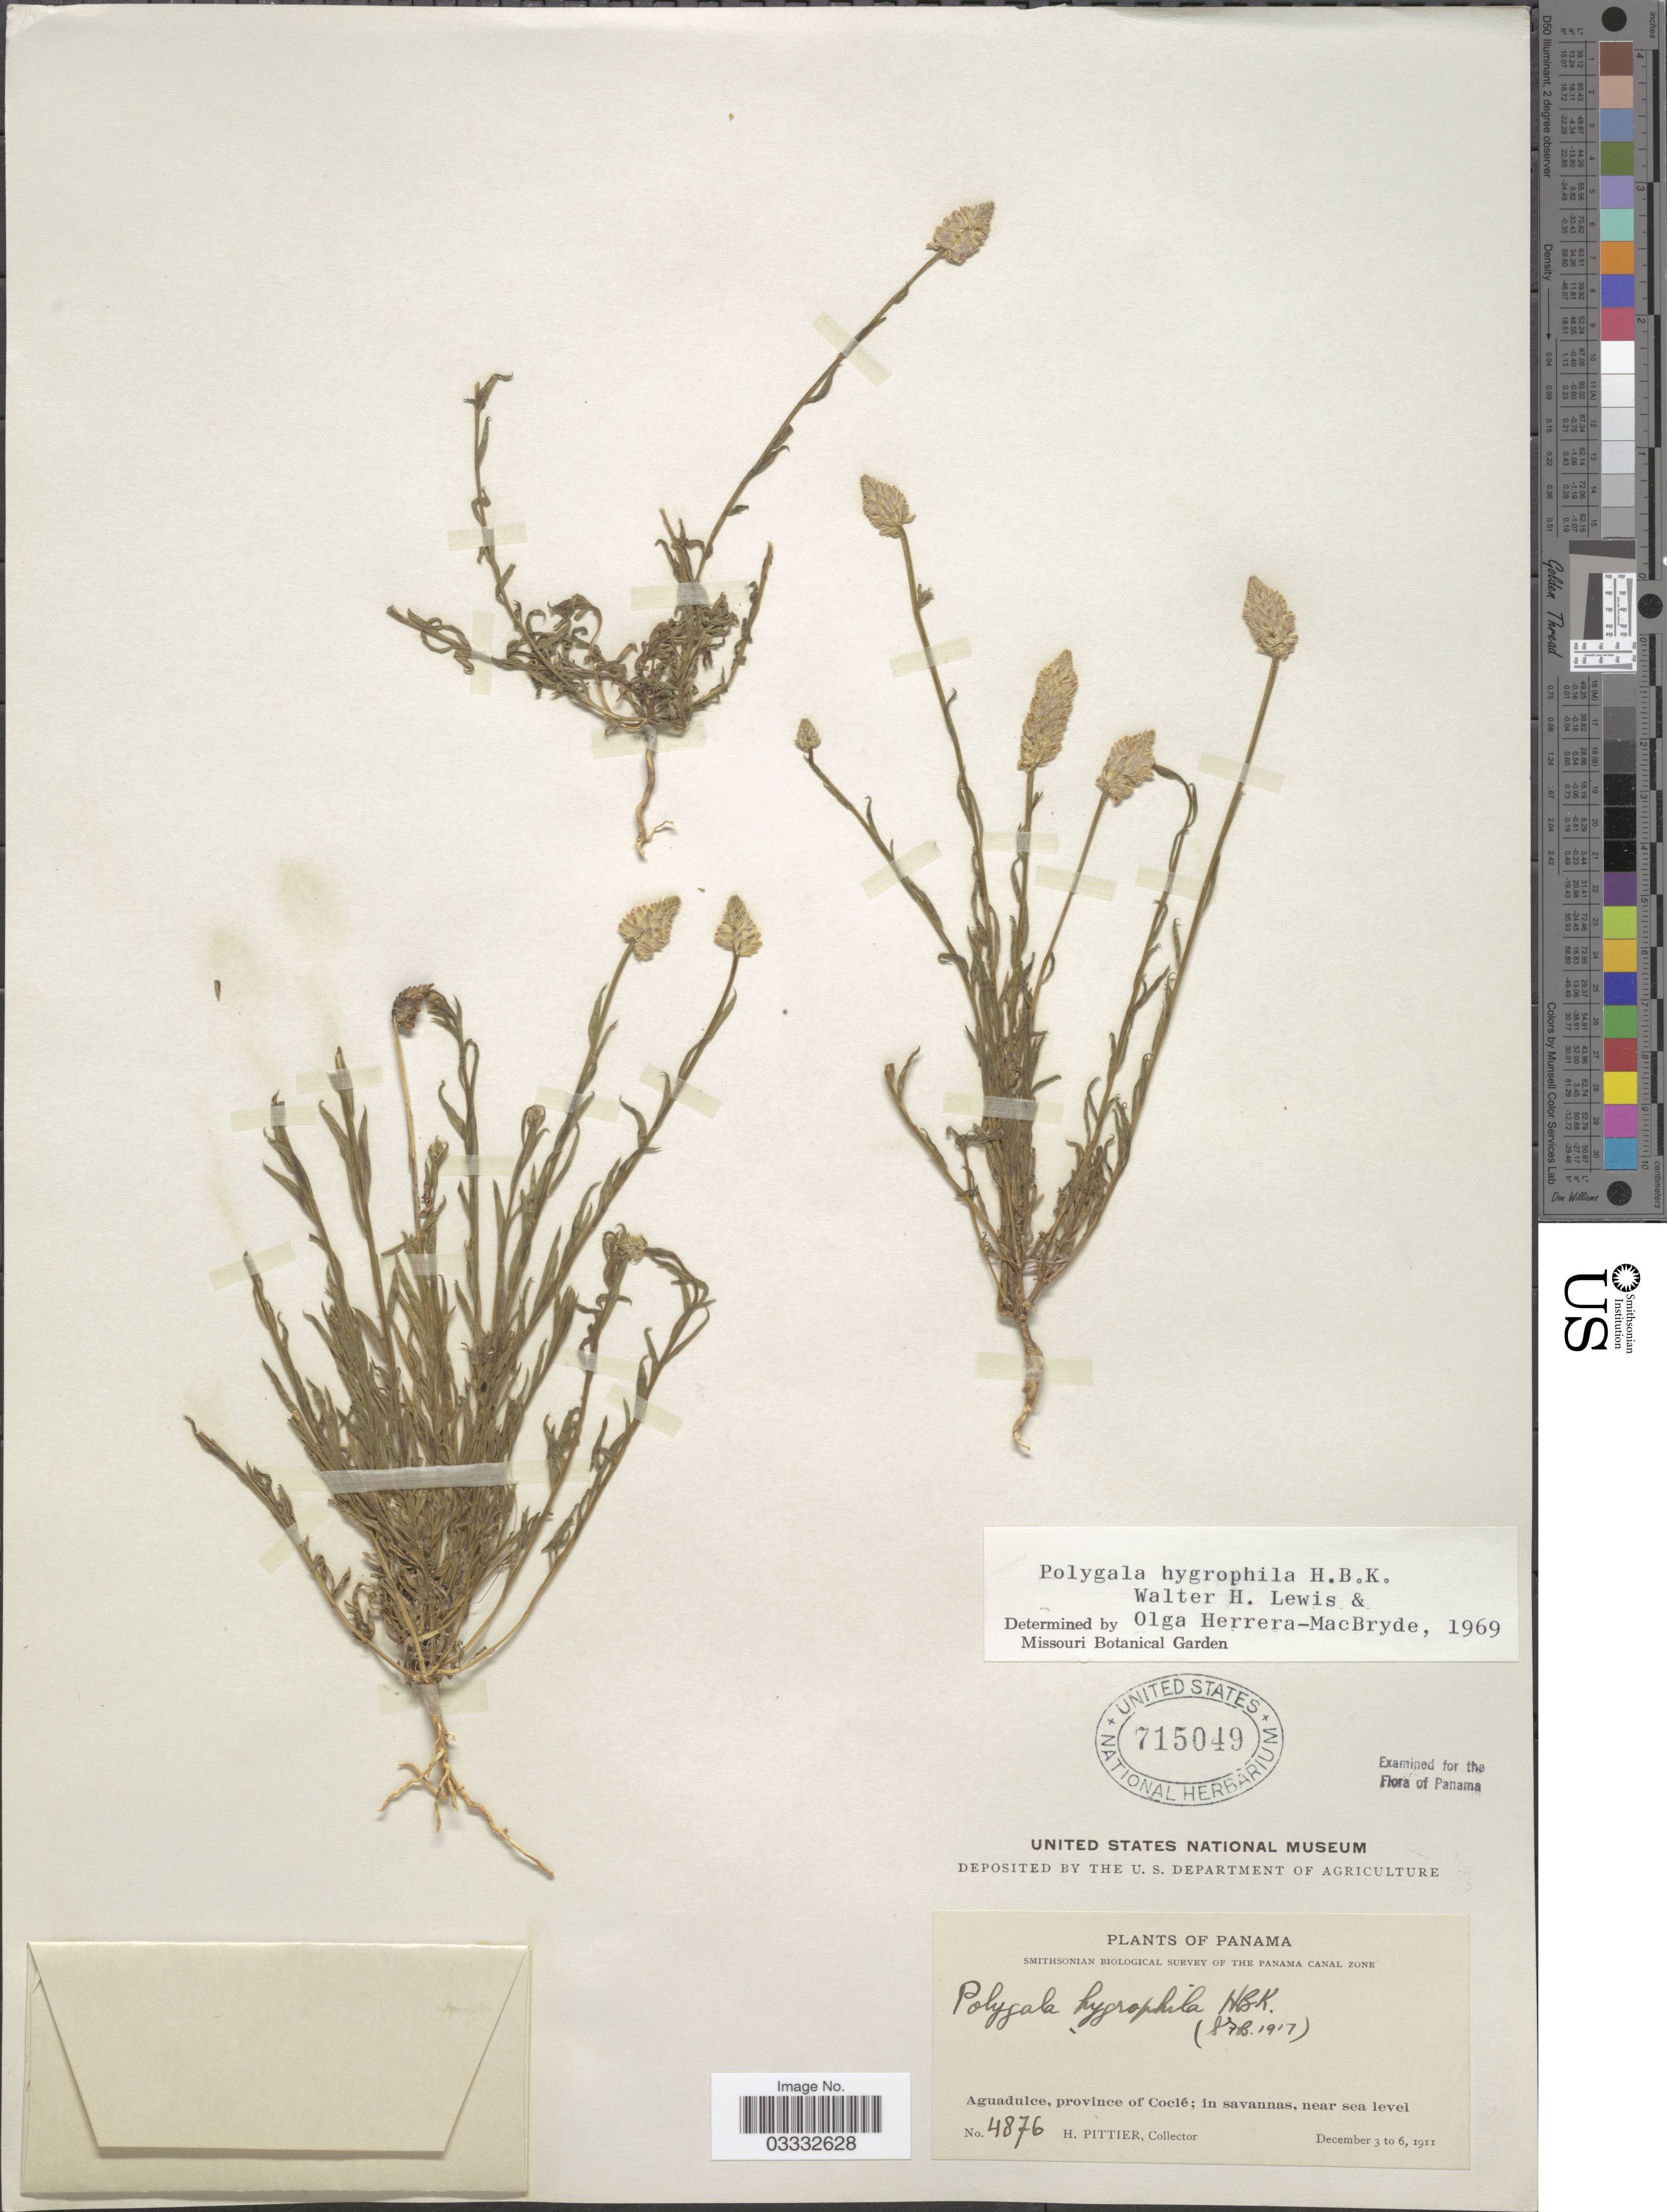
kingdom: Plantae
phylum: Tracheophyta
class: Magnoliopsida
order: Fabales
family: Polygalaceae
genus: Polygala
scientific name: Polygala hygrophila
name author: Kunth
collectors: H. F. Pittier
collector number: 4876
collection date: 1911-12-03/1911-12-06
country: Panama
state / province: Coclé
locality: Aguadulce.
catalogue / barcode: US 715049